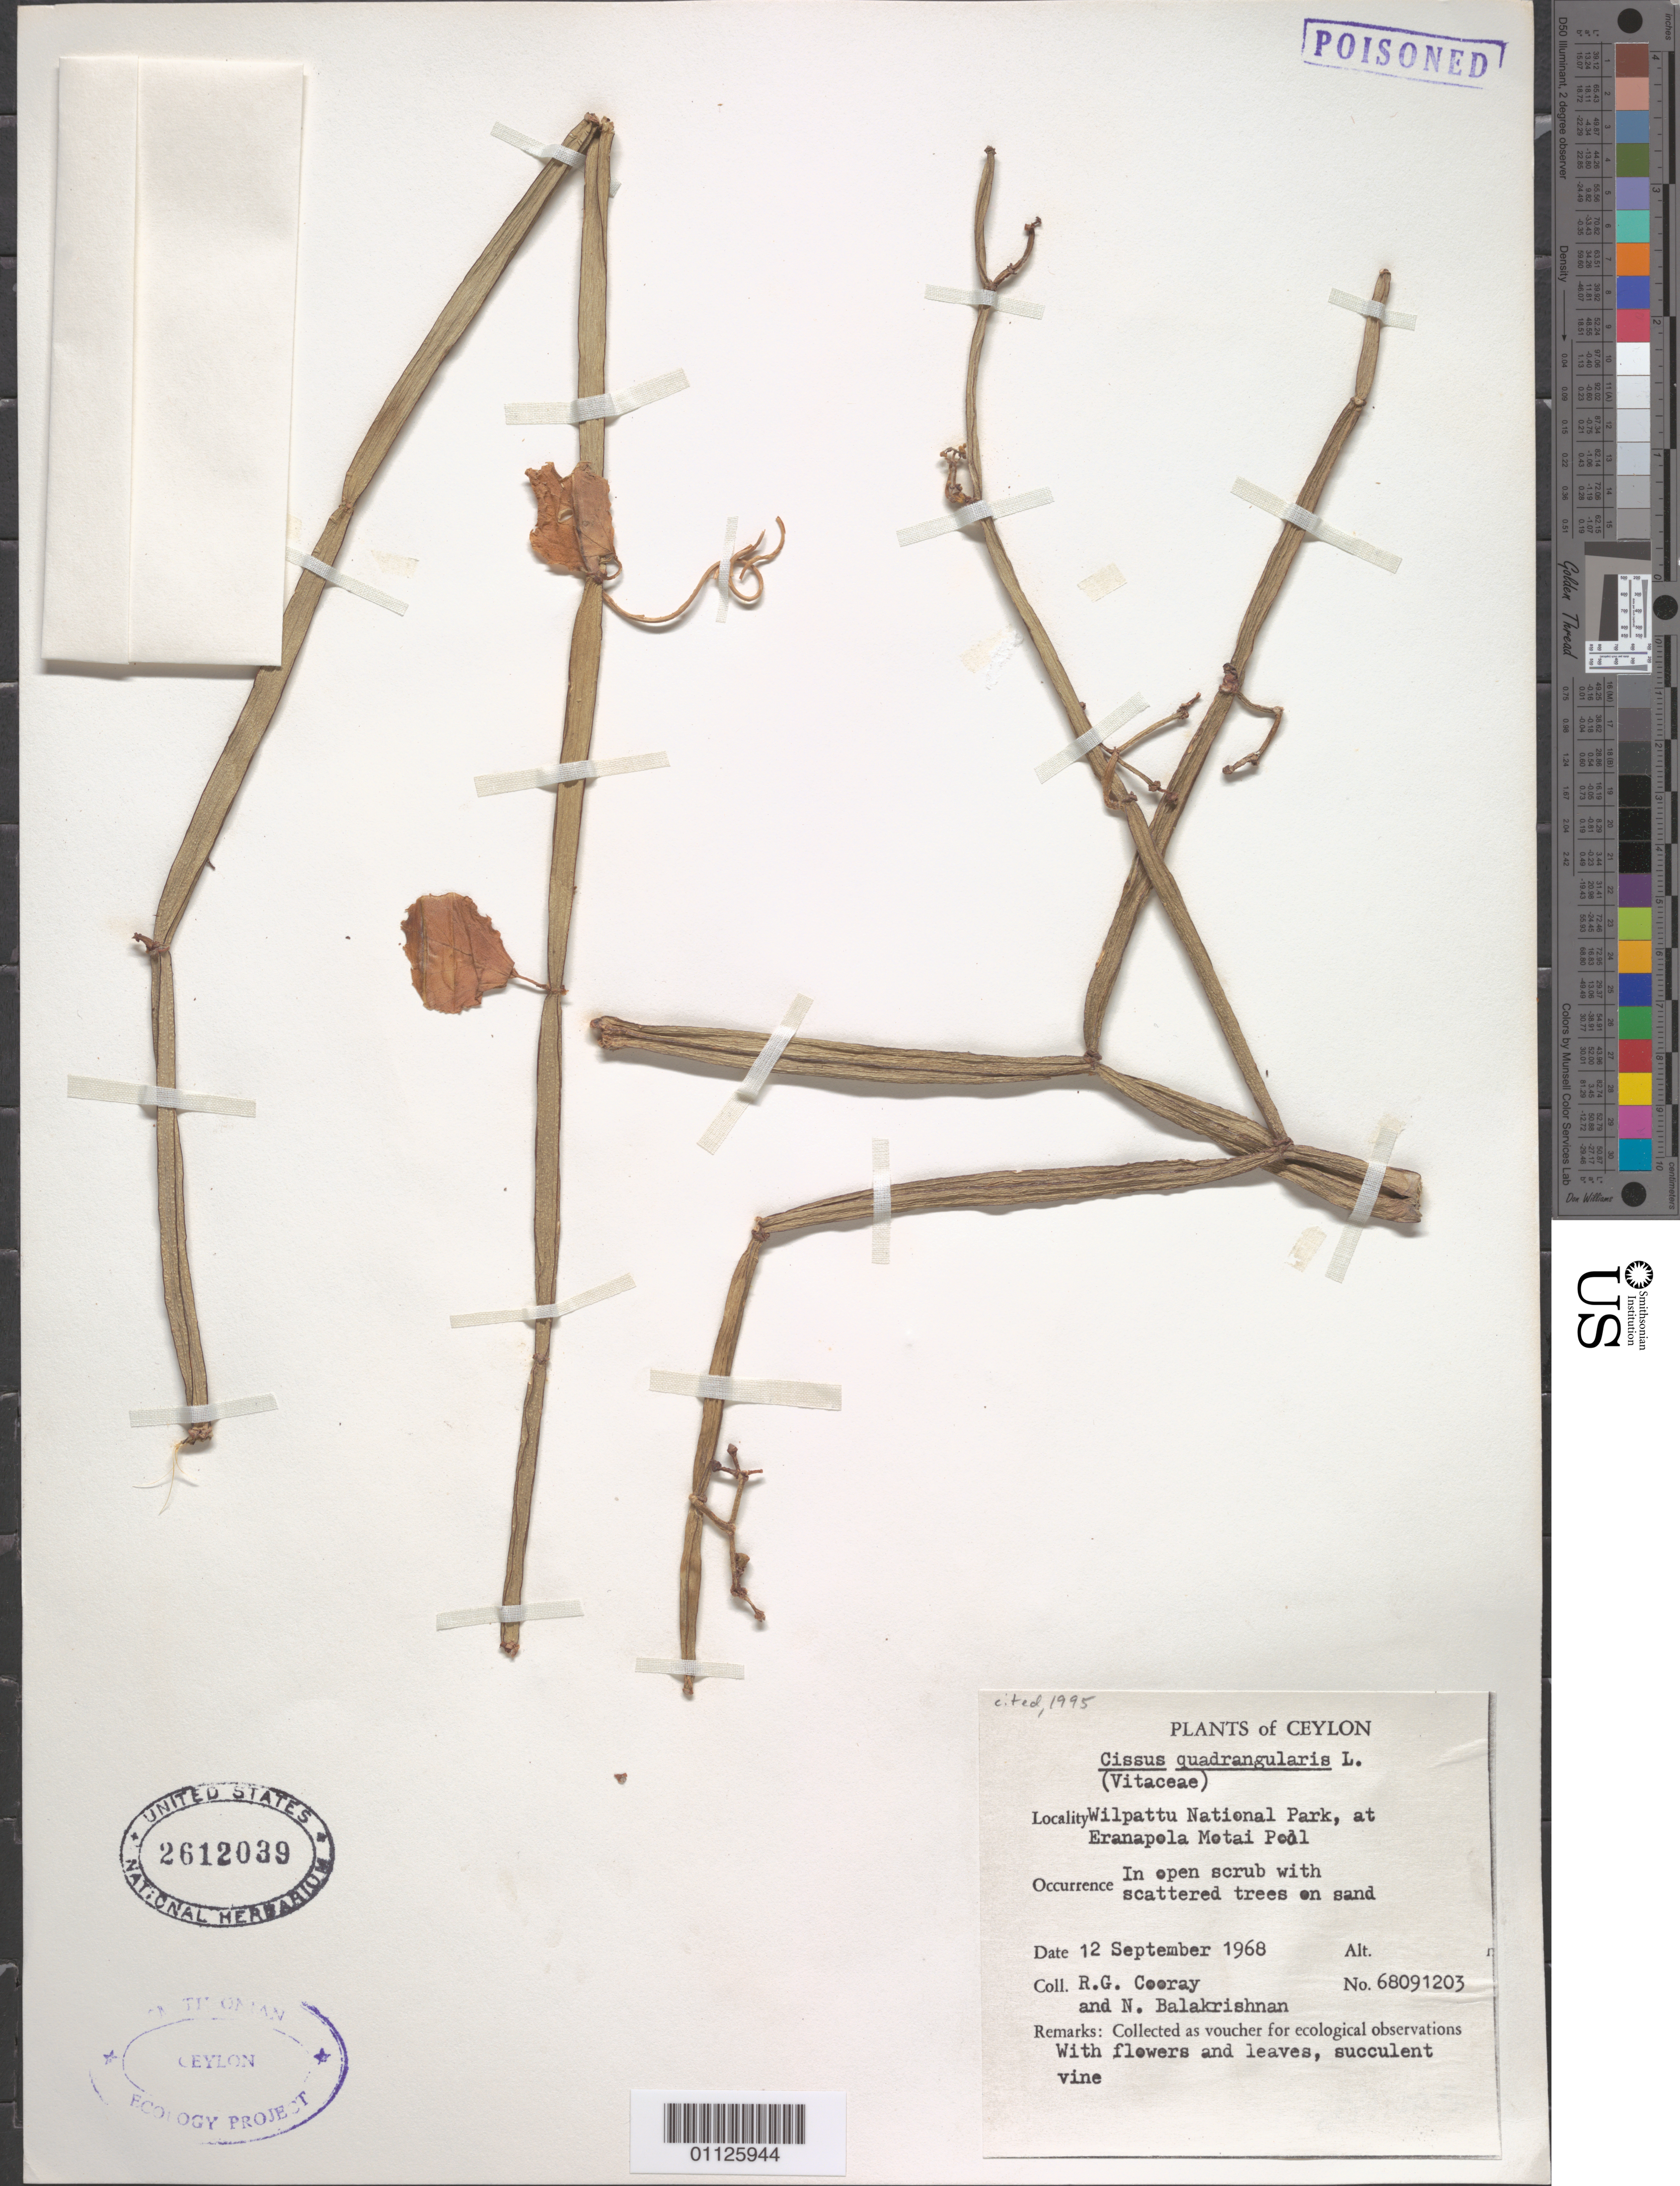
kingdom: Plantae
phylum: Tracheophyta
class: Magnoliopsida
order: Vitales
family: Vitaceae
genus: Cissus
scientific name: Cissus quadrangularis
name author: L.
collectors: R. Cooray & N. P. Balakrishnan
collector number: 68091203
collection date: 1968-09-12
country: Sri Lanka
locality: Wilpattu National Park, at Eranapola Motai Pool.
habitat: In open scrub with scattered trees on sand. Succulent vine.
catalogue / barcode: US 2612039